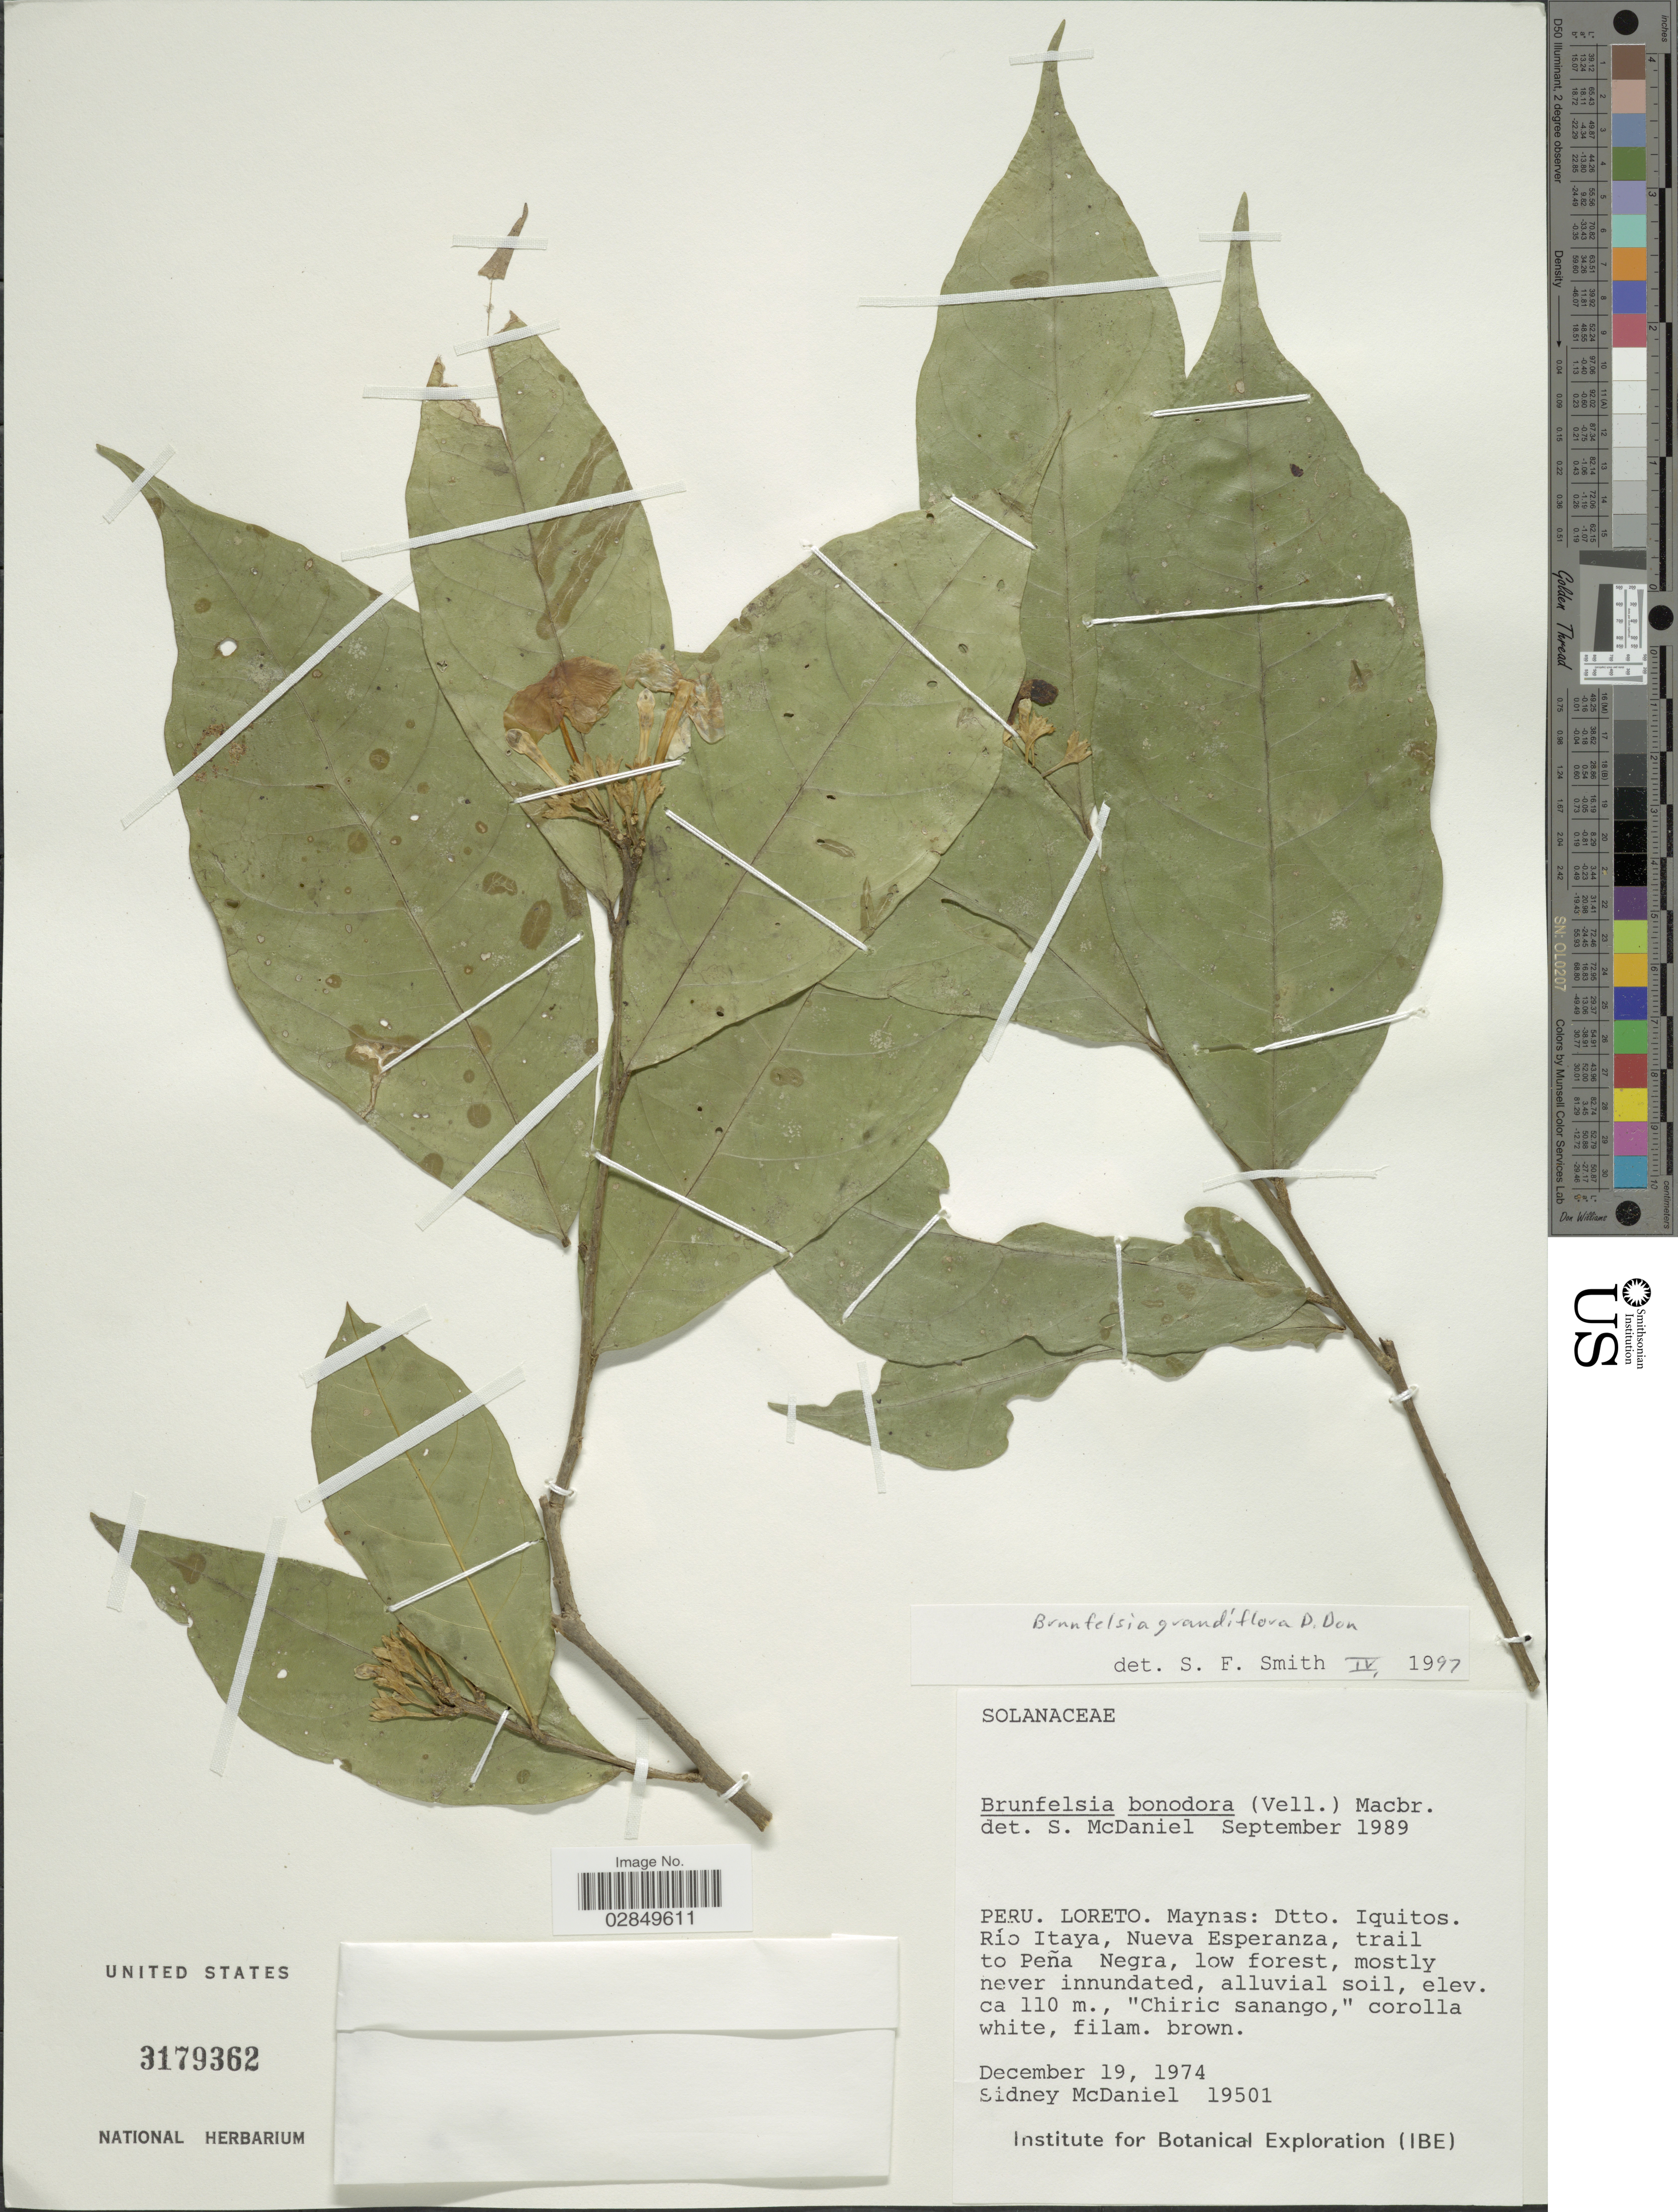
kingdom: Plantae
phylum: Tracheophyta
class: Magnoliopsida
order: Solanales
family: Solanaceae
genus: Brunfelsia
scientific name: Brunfelsia grandiflora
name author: D. Don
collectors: S. McDaniel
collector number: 19501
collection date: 1974-12-19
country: Peru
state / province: Loreto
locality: Maynas, Dtto. Iquitos, Río Itaya, Nueva Esperanza, trail to Peña Negra.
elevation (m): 110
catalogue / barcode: US 3179362